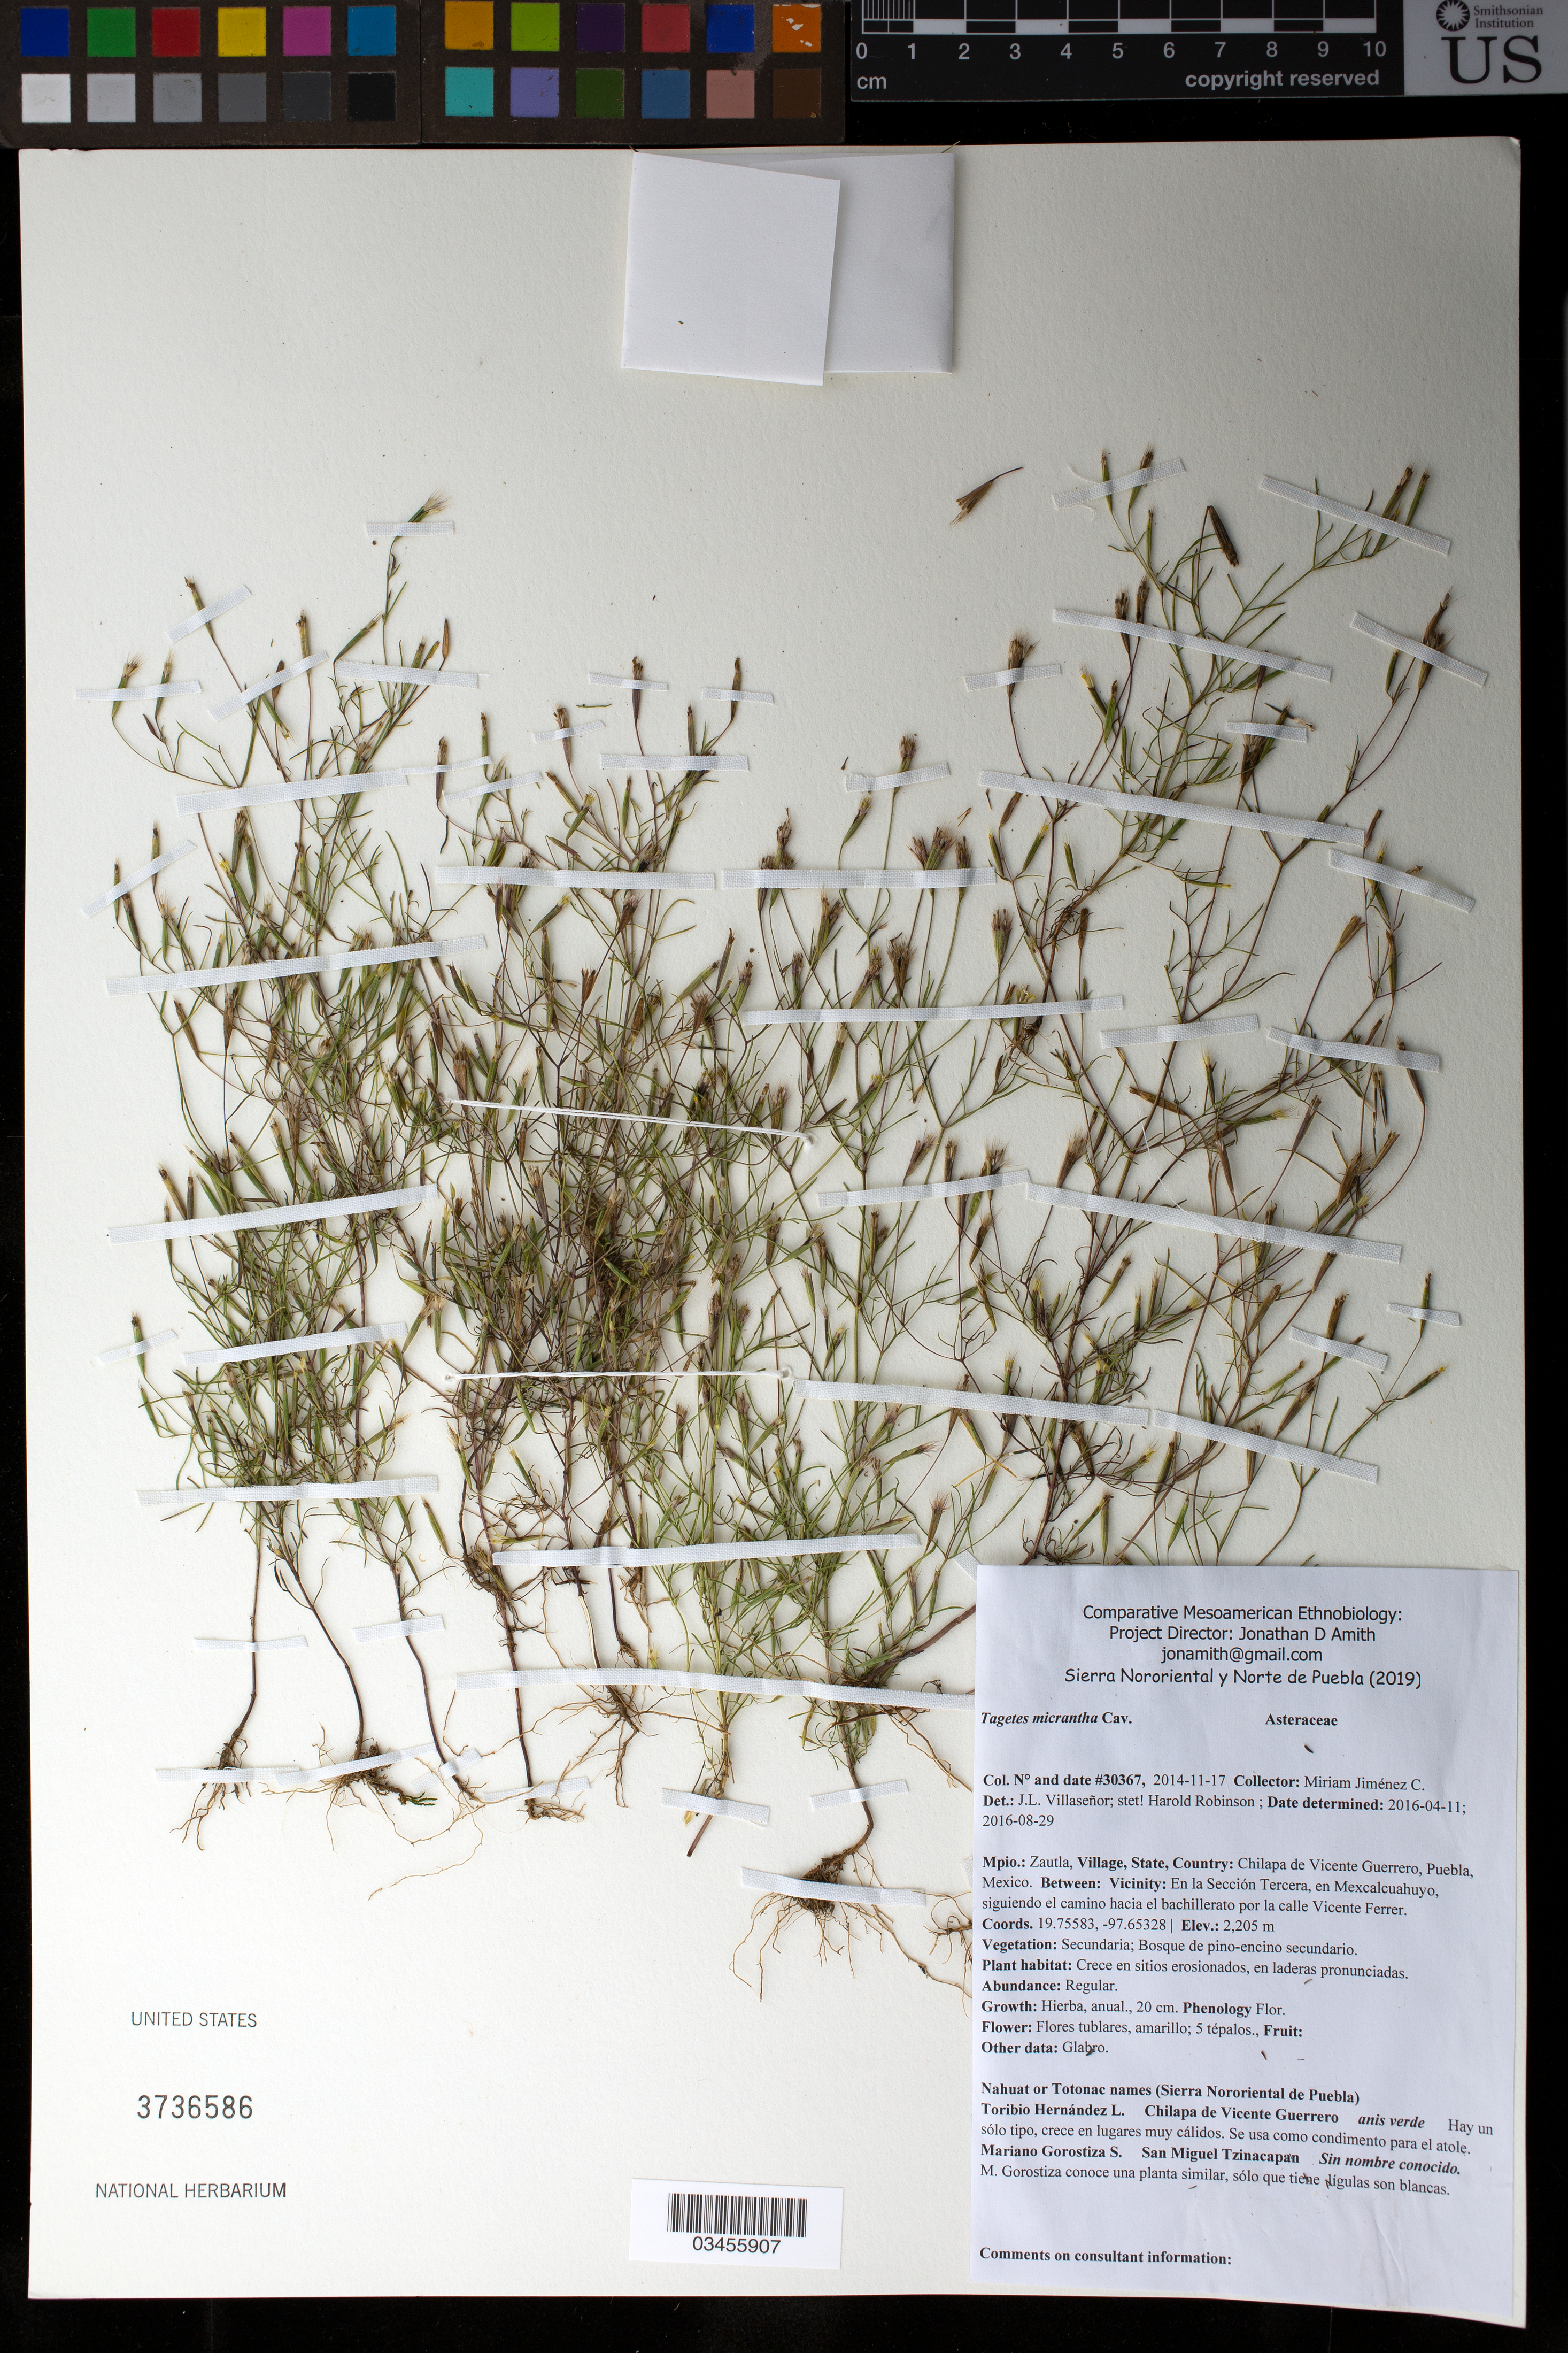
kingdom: Plantae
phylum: Tracheophyta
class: Magnoliopsida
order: Asterales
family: Asteraceae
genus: Tagetes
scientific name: Tagetes micrantha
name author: Cav.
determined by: Robinson, Harold E., (US)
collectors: M. Jiménez Chimil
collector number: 30367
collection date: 2014-11-17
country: México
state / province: Puebla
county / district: Zautla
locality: PUEBLO: Chilapa de Vicente Guerrero; LOCALIDAD EXACTA: En la Sección Tercera, en Mexcalcuahuyo, siguiendo el camino hacia el bachillerato por la calle Vicente Ferrer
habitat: Bosque de pino-encino secundario; en sitios erosionados, en laderas pronunciadas.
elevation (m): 2205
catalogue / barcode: US 3736586